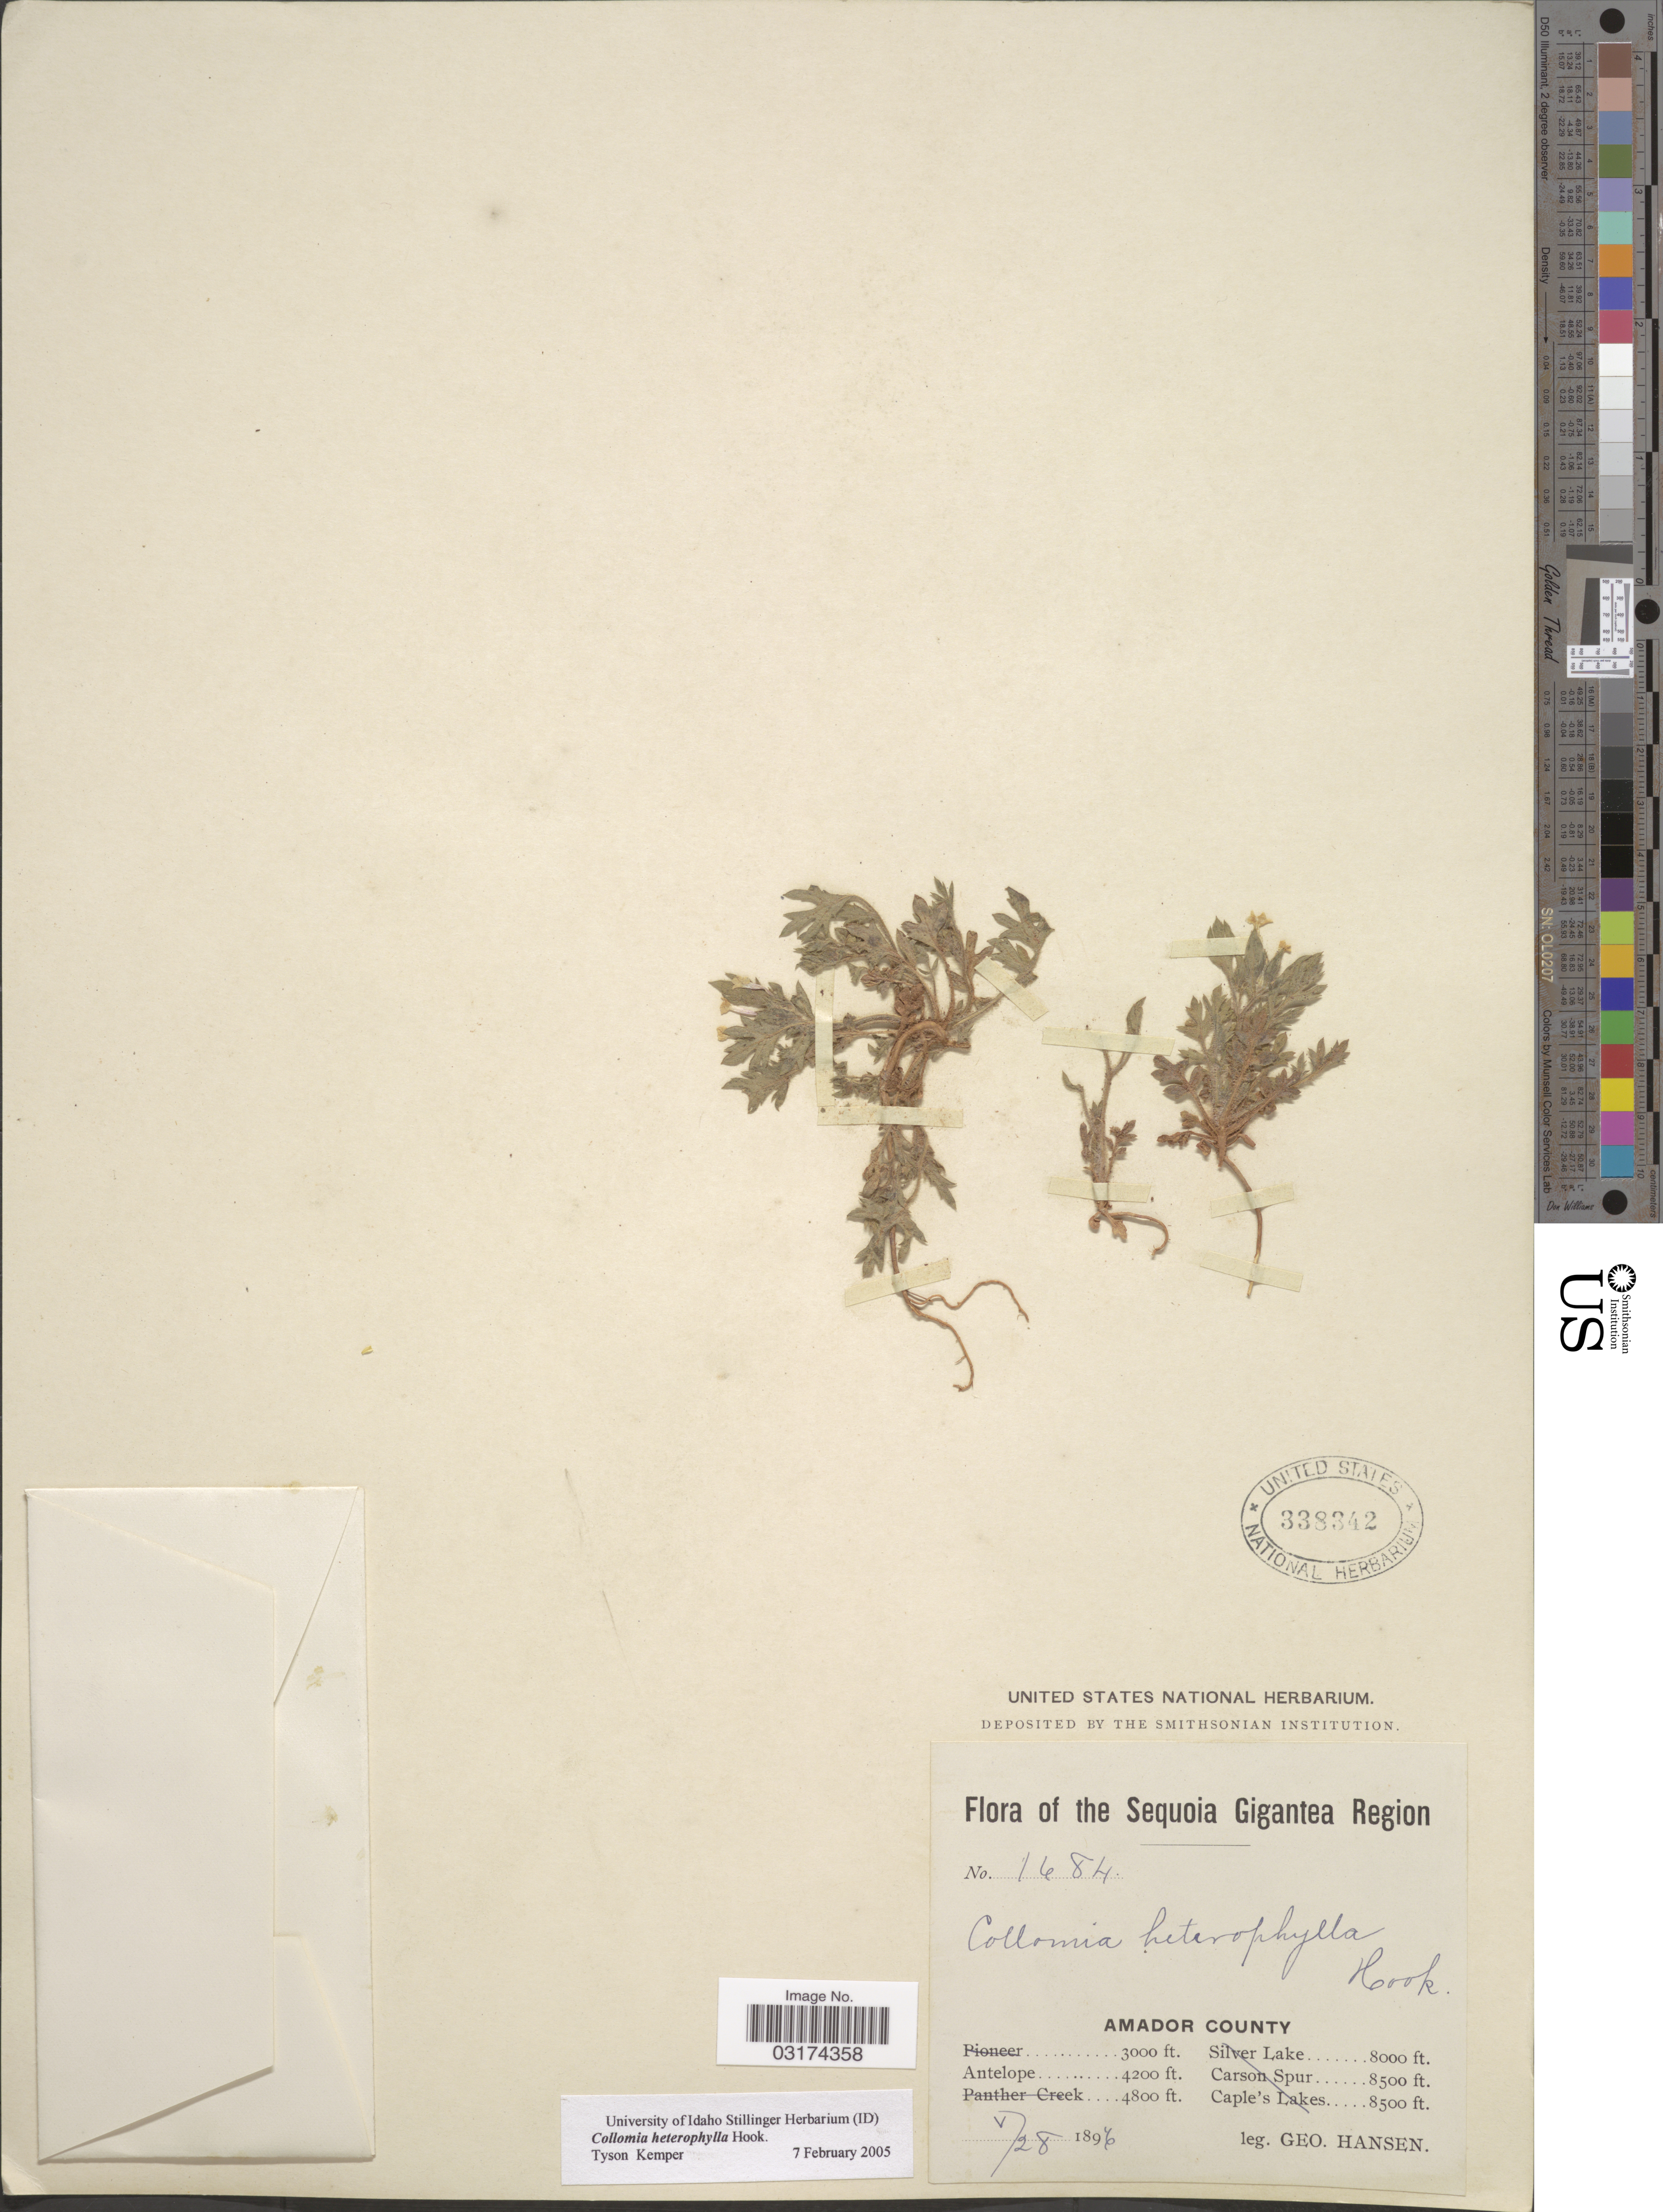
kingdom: Plantae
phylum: Tracheophyta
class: Magnoliopsida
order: Ericales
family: Polemoniaceae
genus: Collomia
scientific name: Collomia heterophylla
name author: Hook.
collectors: G. Hansen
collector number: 1684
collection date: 1896-05-28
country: United States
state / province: California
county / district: Amador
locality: The Sequoia Gigantea Region. Amador County. Antelope.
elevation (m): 1280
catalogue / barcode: US 338342